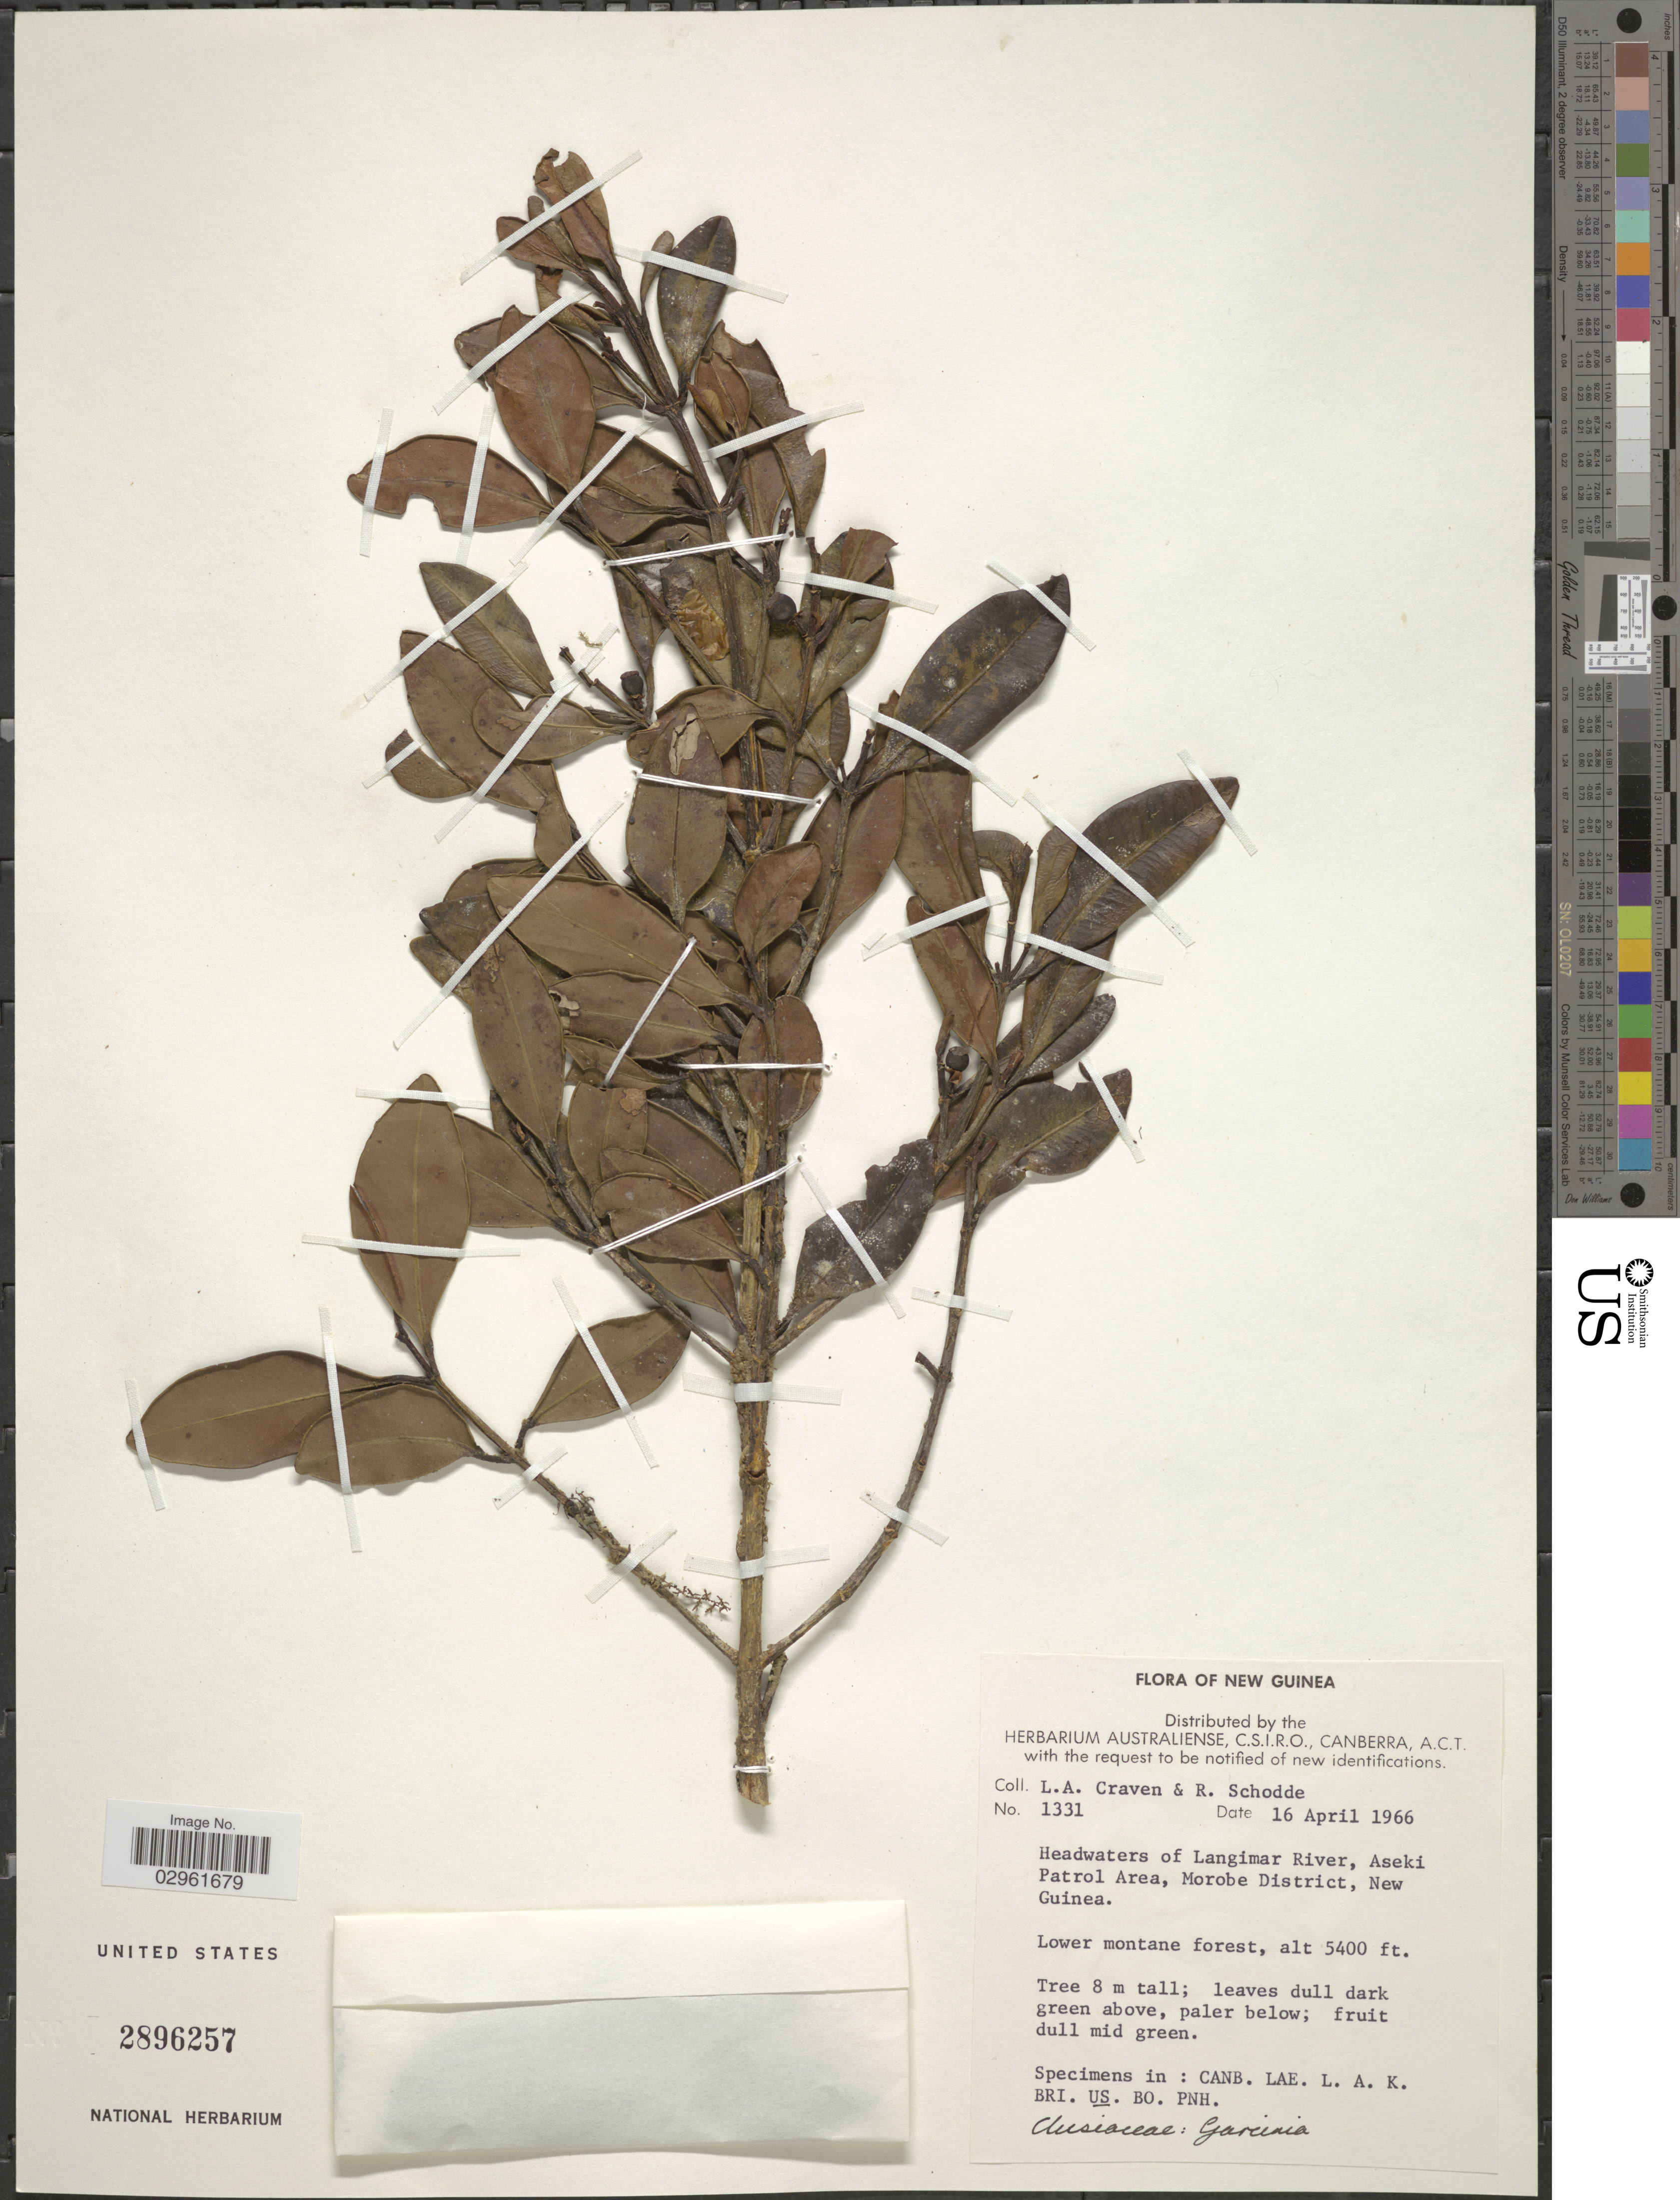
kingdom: Plantae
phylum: Tracheophyta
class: Magnoliopsida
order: Malpighiales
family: Clusiaceae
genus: Garcinia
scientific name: Garcinia sp.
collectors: L. A. Craven & R. Schodde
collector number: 1331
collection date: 1966-04-16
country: Papua New Guinea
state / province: Morobe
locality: New Guinea. Headwaters of Langimar River, Aseki Patrol Area, Morobe District.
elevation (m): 1646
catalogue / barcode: US 2896257